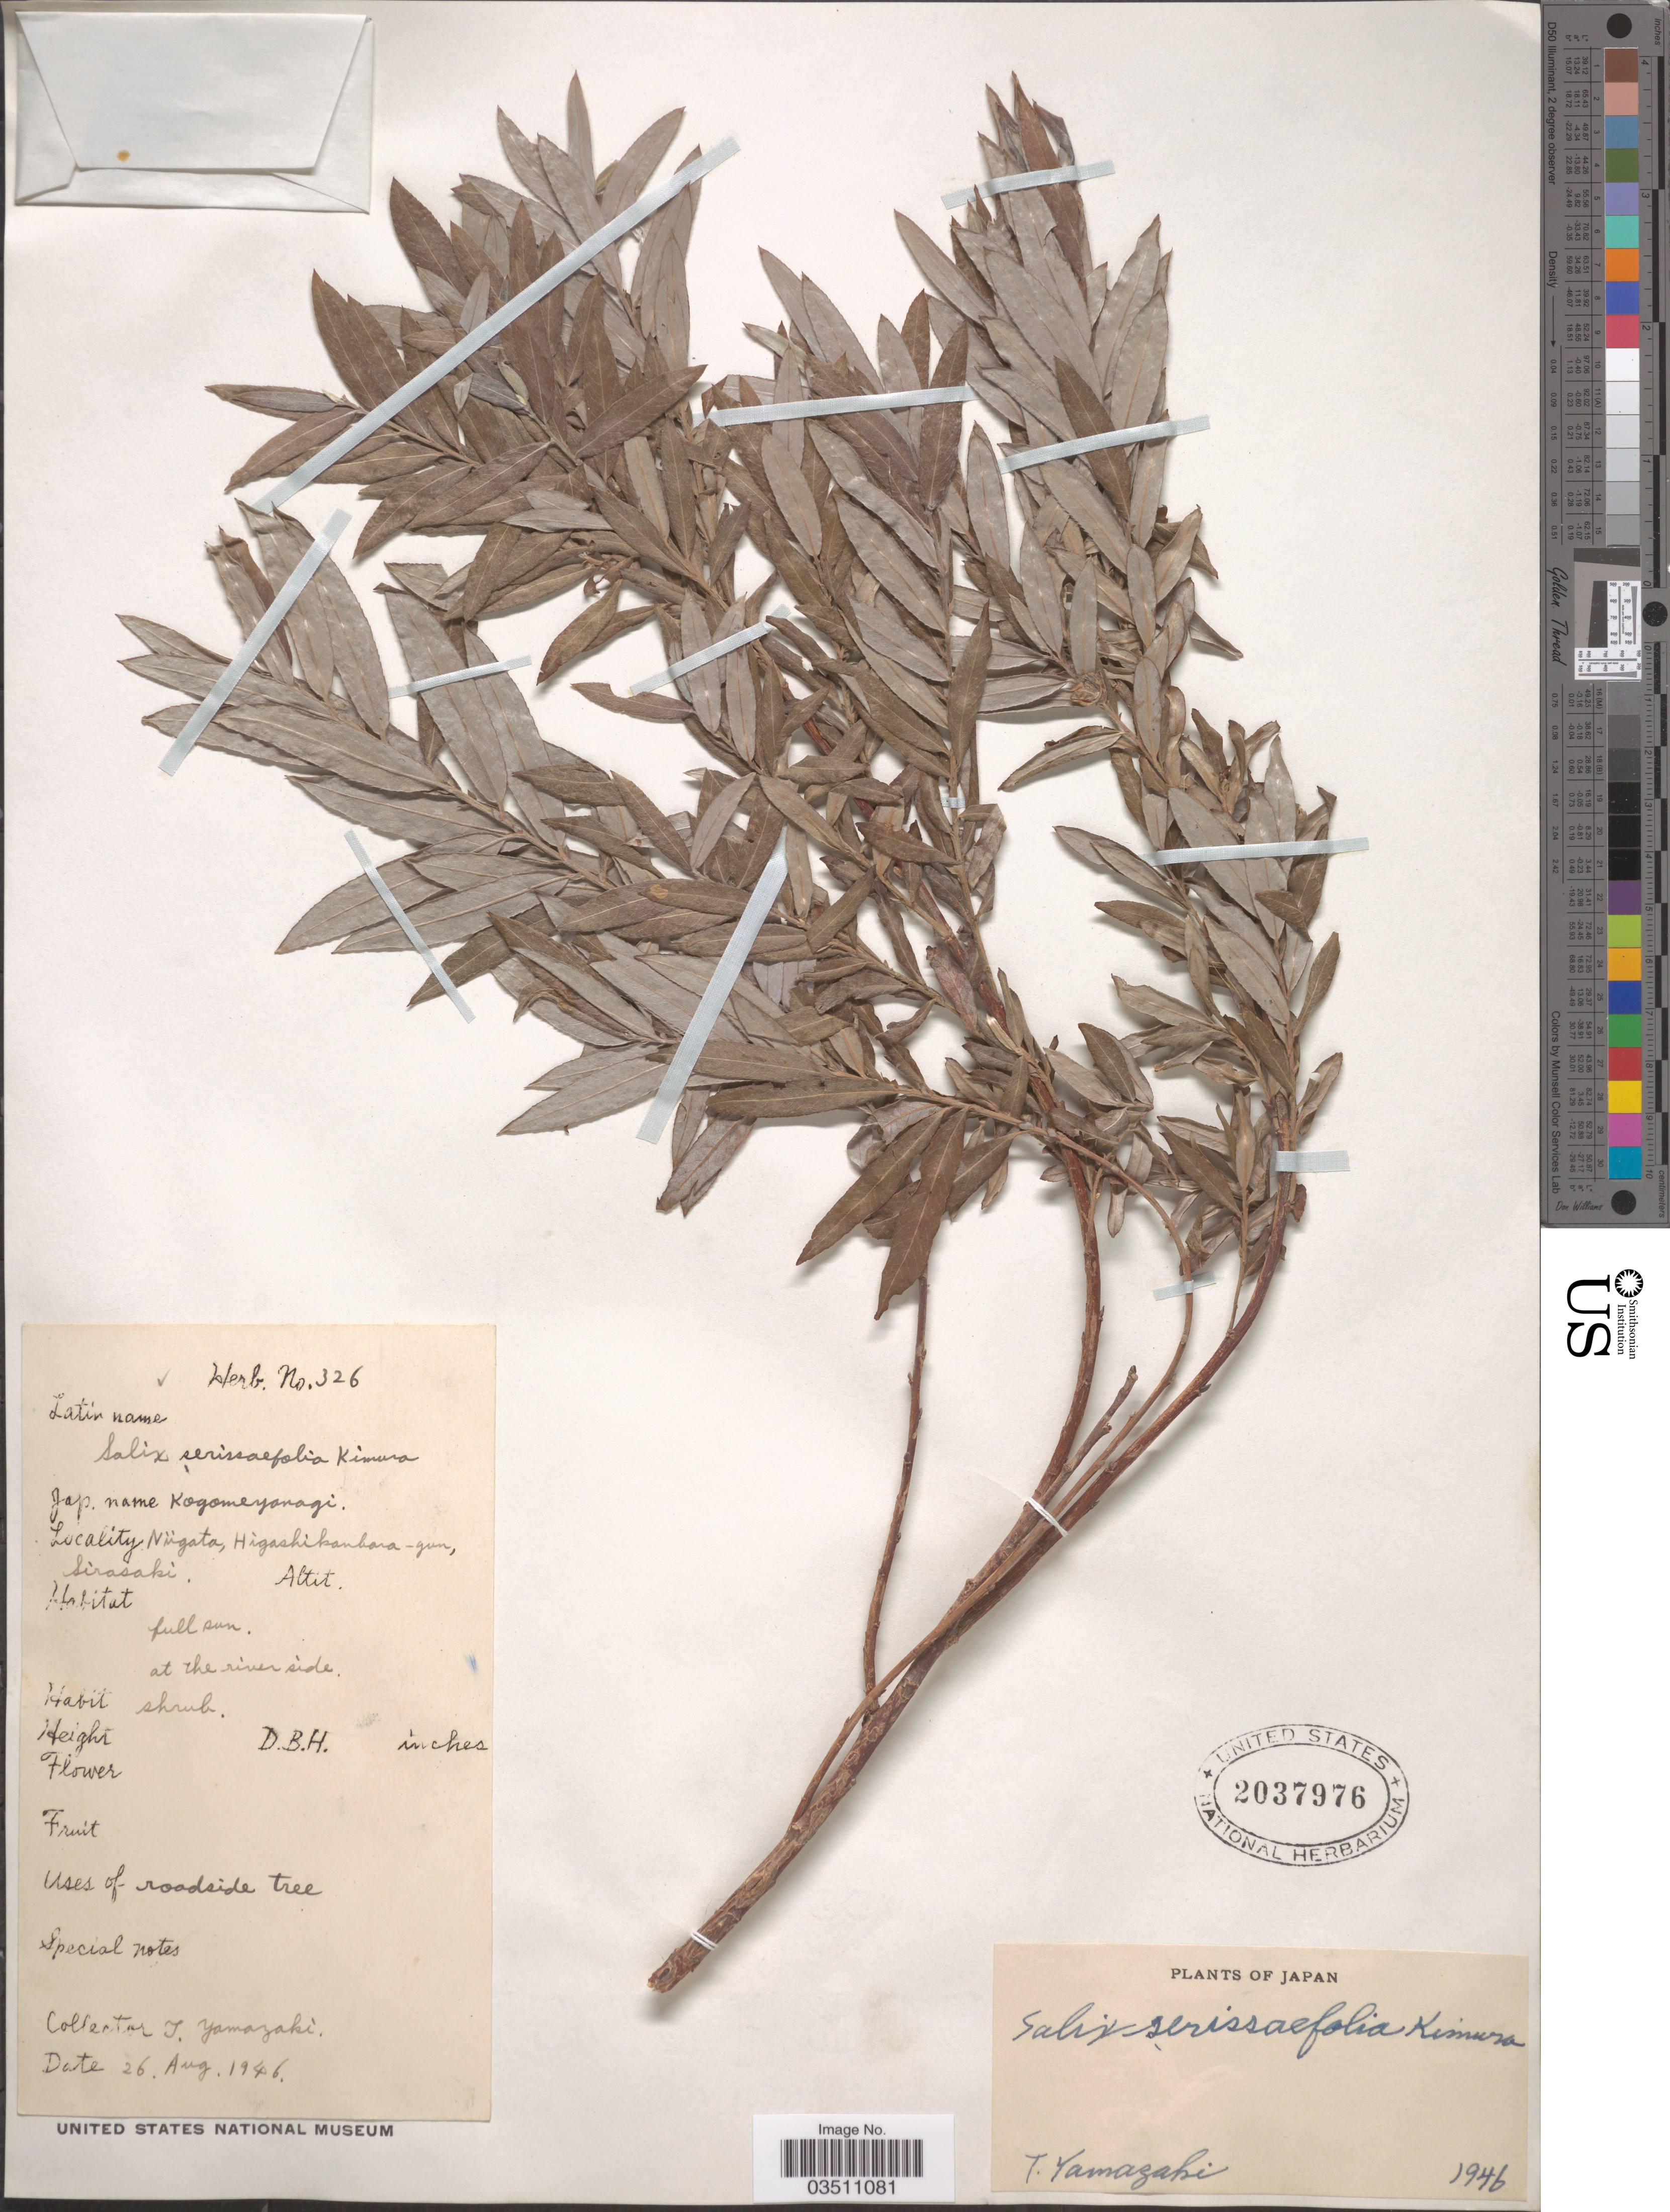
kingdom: Plantae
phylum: Tracheophyta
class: Magnoliopsida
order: Malpighiales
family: Salicaceae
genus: Salix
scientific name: Salix serissifolia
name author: Kimura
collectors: T. Yamazaki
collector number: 326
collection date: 1946-08-26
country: Japan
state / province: Niigata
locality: Higashikanbara-gun, Sirasaki.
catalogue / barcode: US 2037976